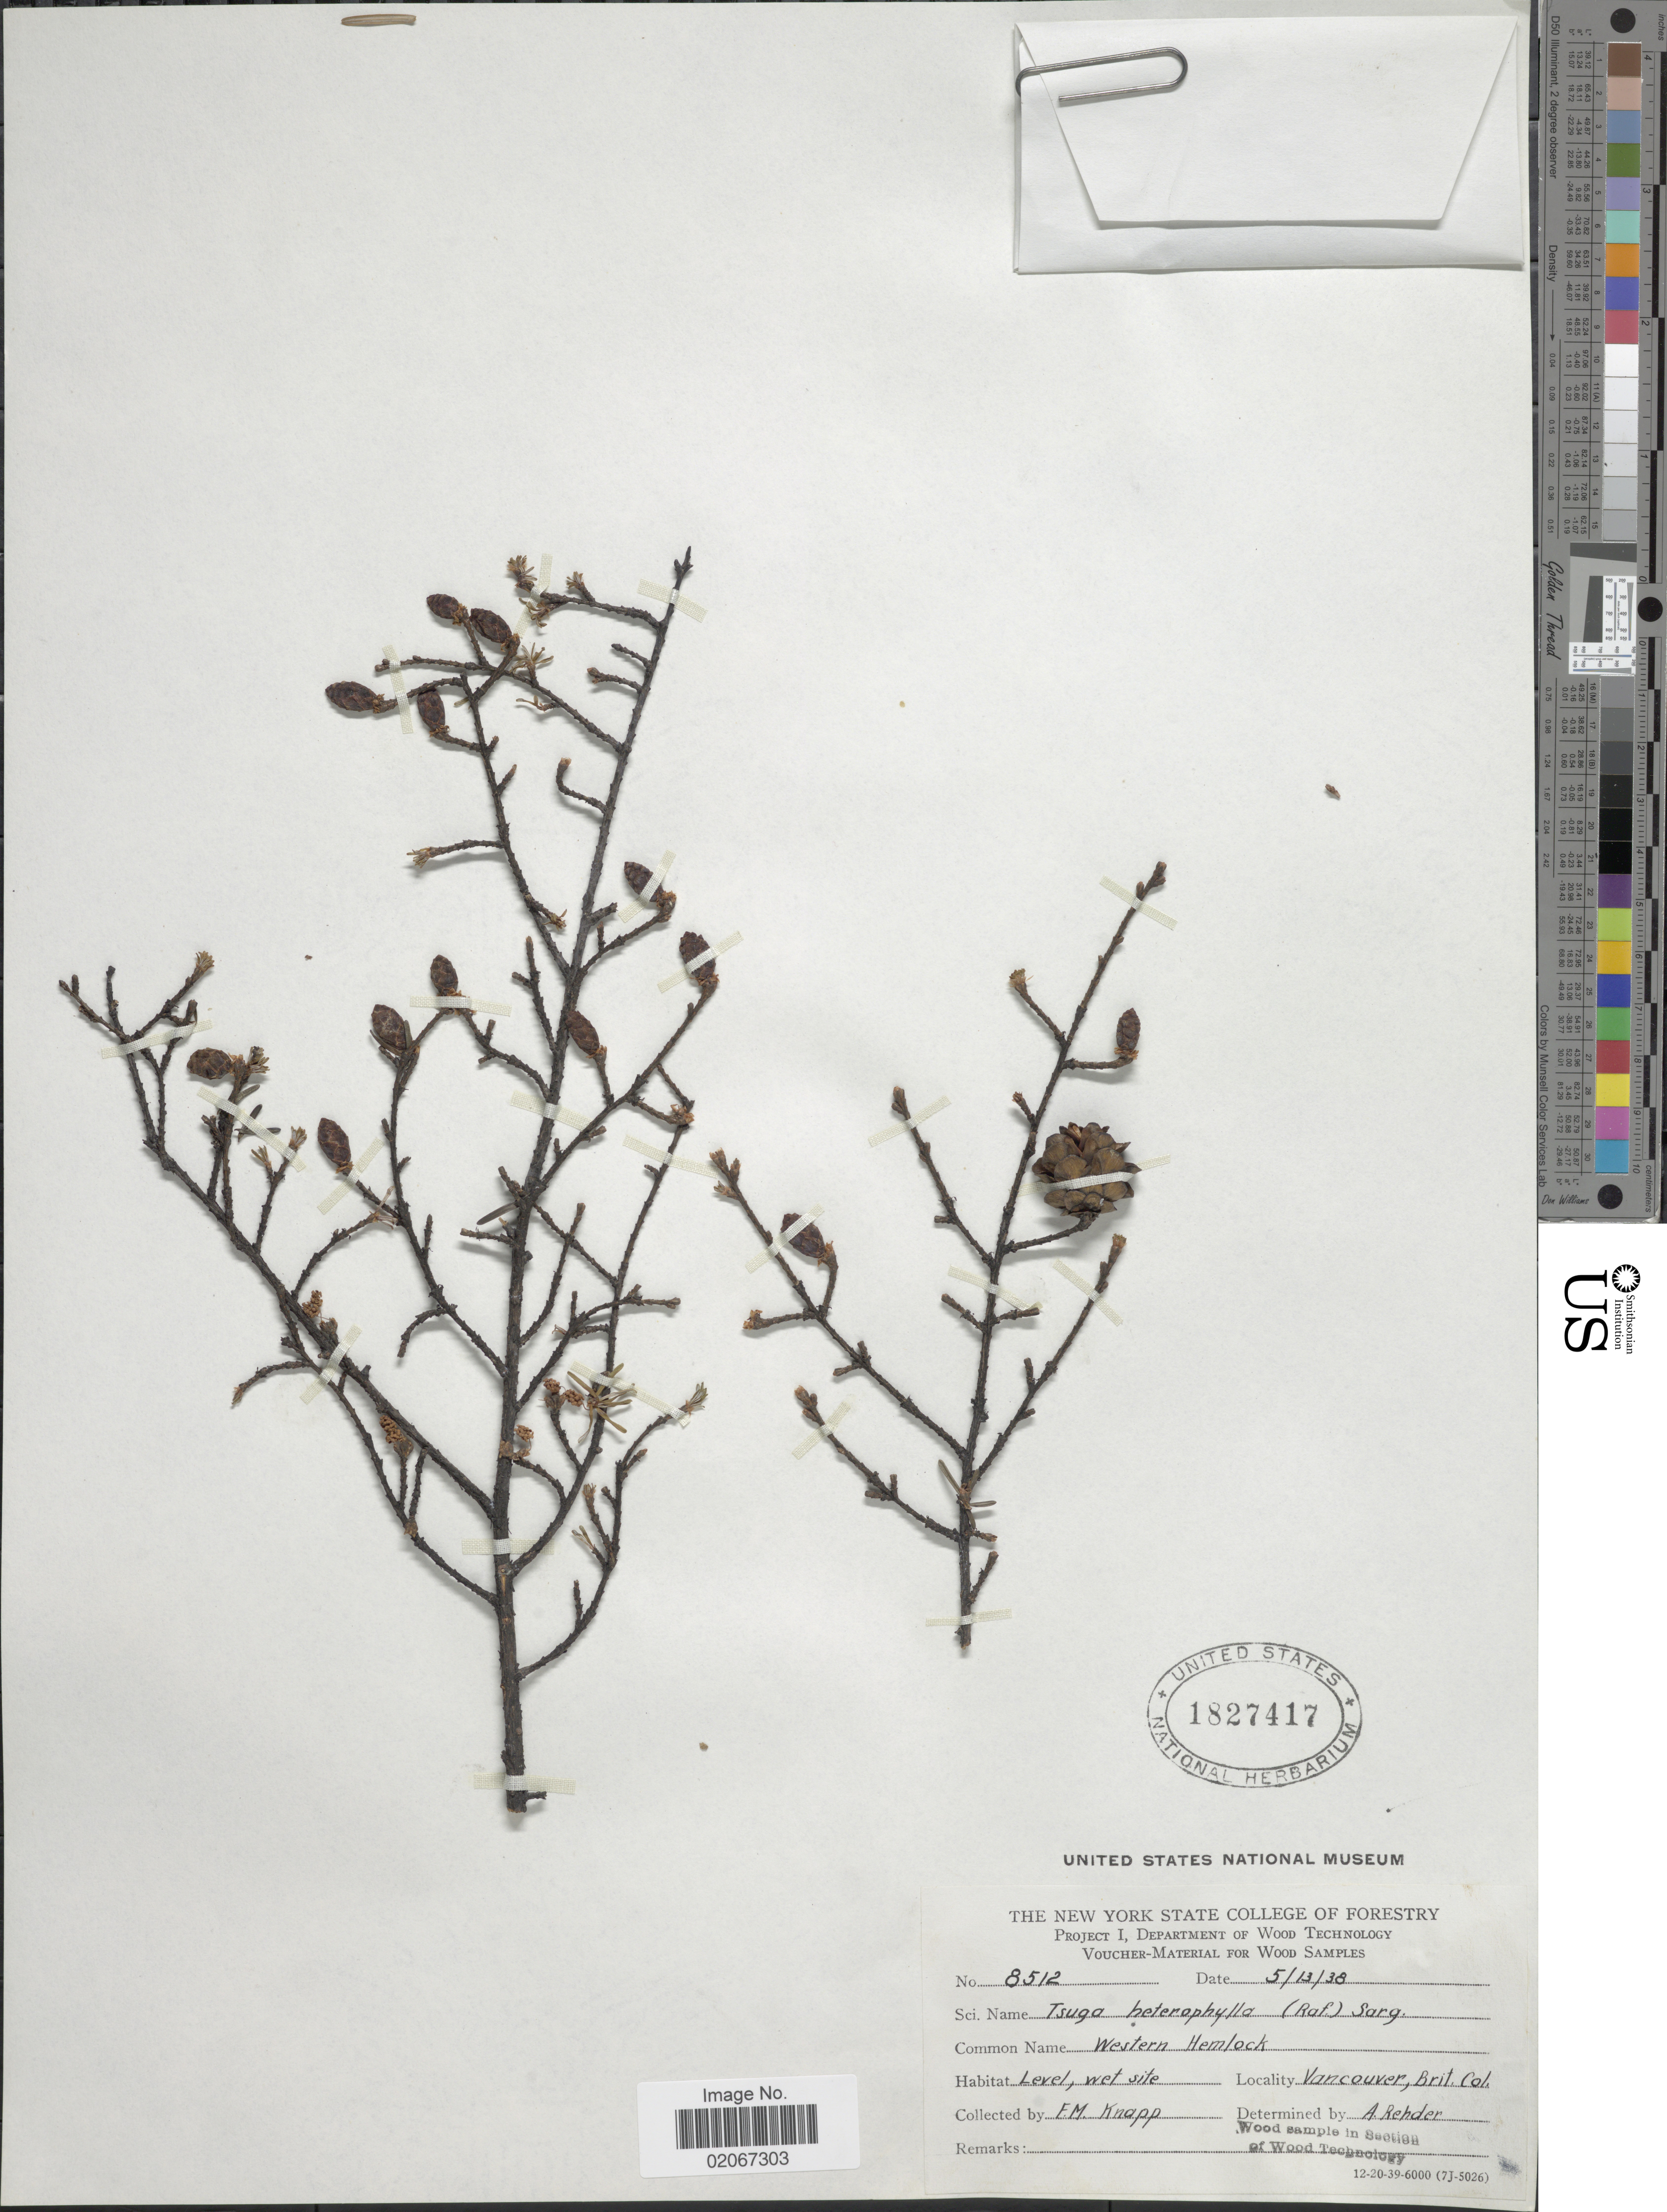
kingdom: Plantae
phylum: Tracheophyta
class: Pinopsida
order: Pinales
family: Pinaceae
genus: Tsuga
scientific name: Tsuga heterophylla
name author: (Raf.) Sarg.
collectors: F. Knapp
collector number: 8512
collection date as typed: Transcribed d/m/y: 13/5/38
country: Canada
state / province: British Columbia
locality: Vancouver, Brit. Col.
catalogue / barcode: US 1827417